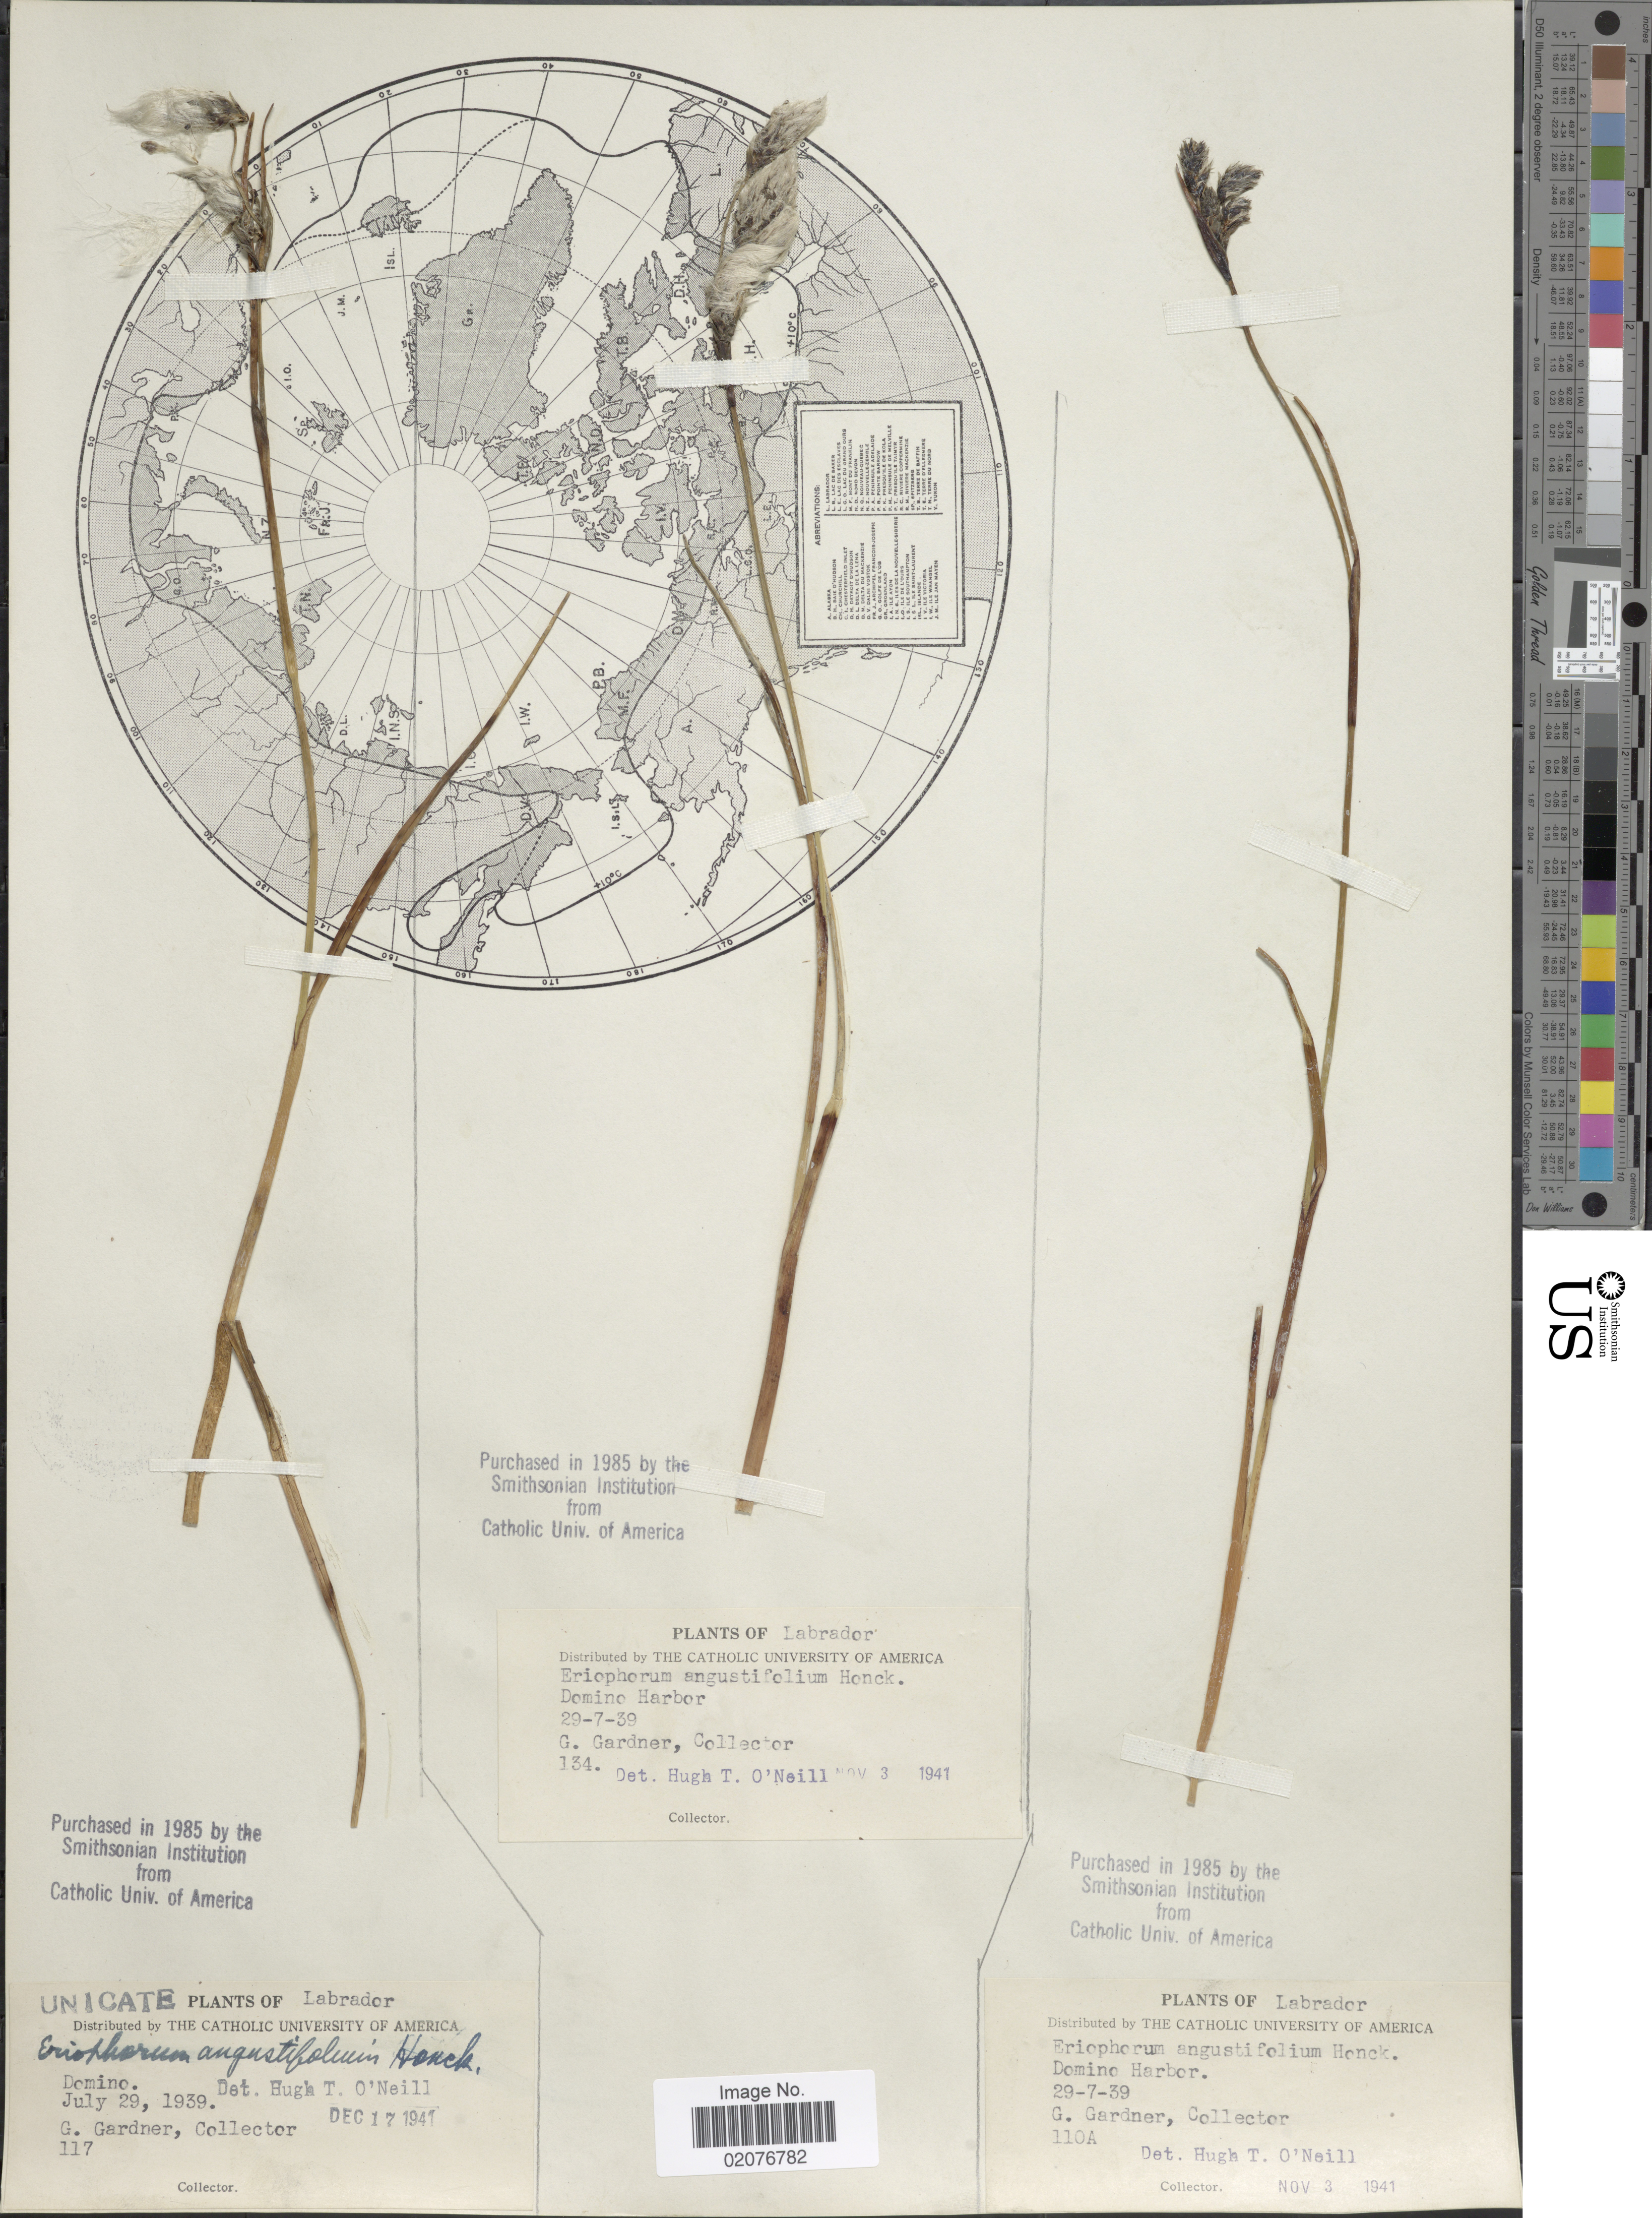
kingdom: Plantae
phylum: Tracheophyta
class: Liliopsida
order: Poales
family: Cyperaceae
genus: Eriophorum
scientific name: Eriophorum angustifolium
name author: Honck.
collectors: G. Gardner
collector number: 117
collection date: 1939-07-29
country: Canada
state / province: Newfoundland and Labrador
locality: Labrador, Domino